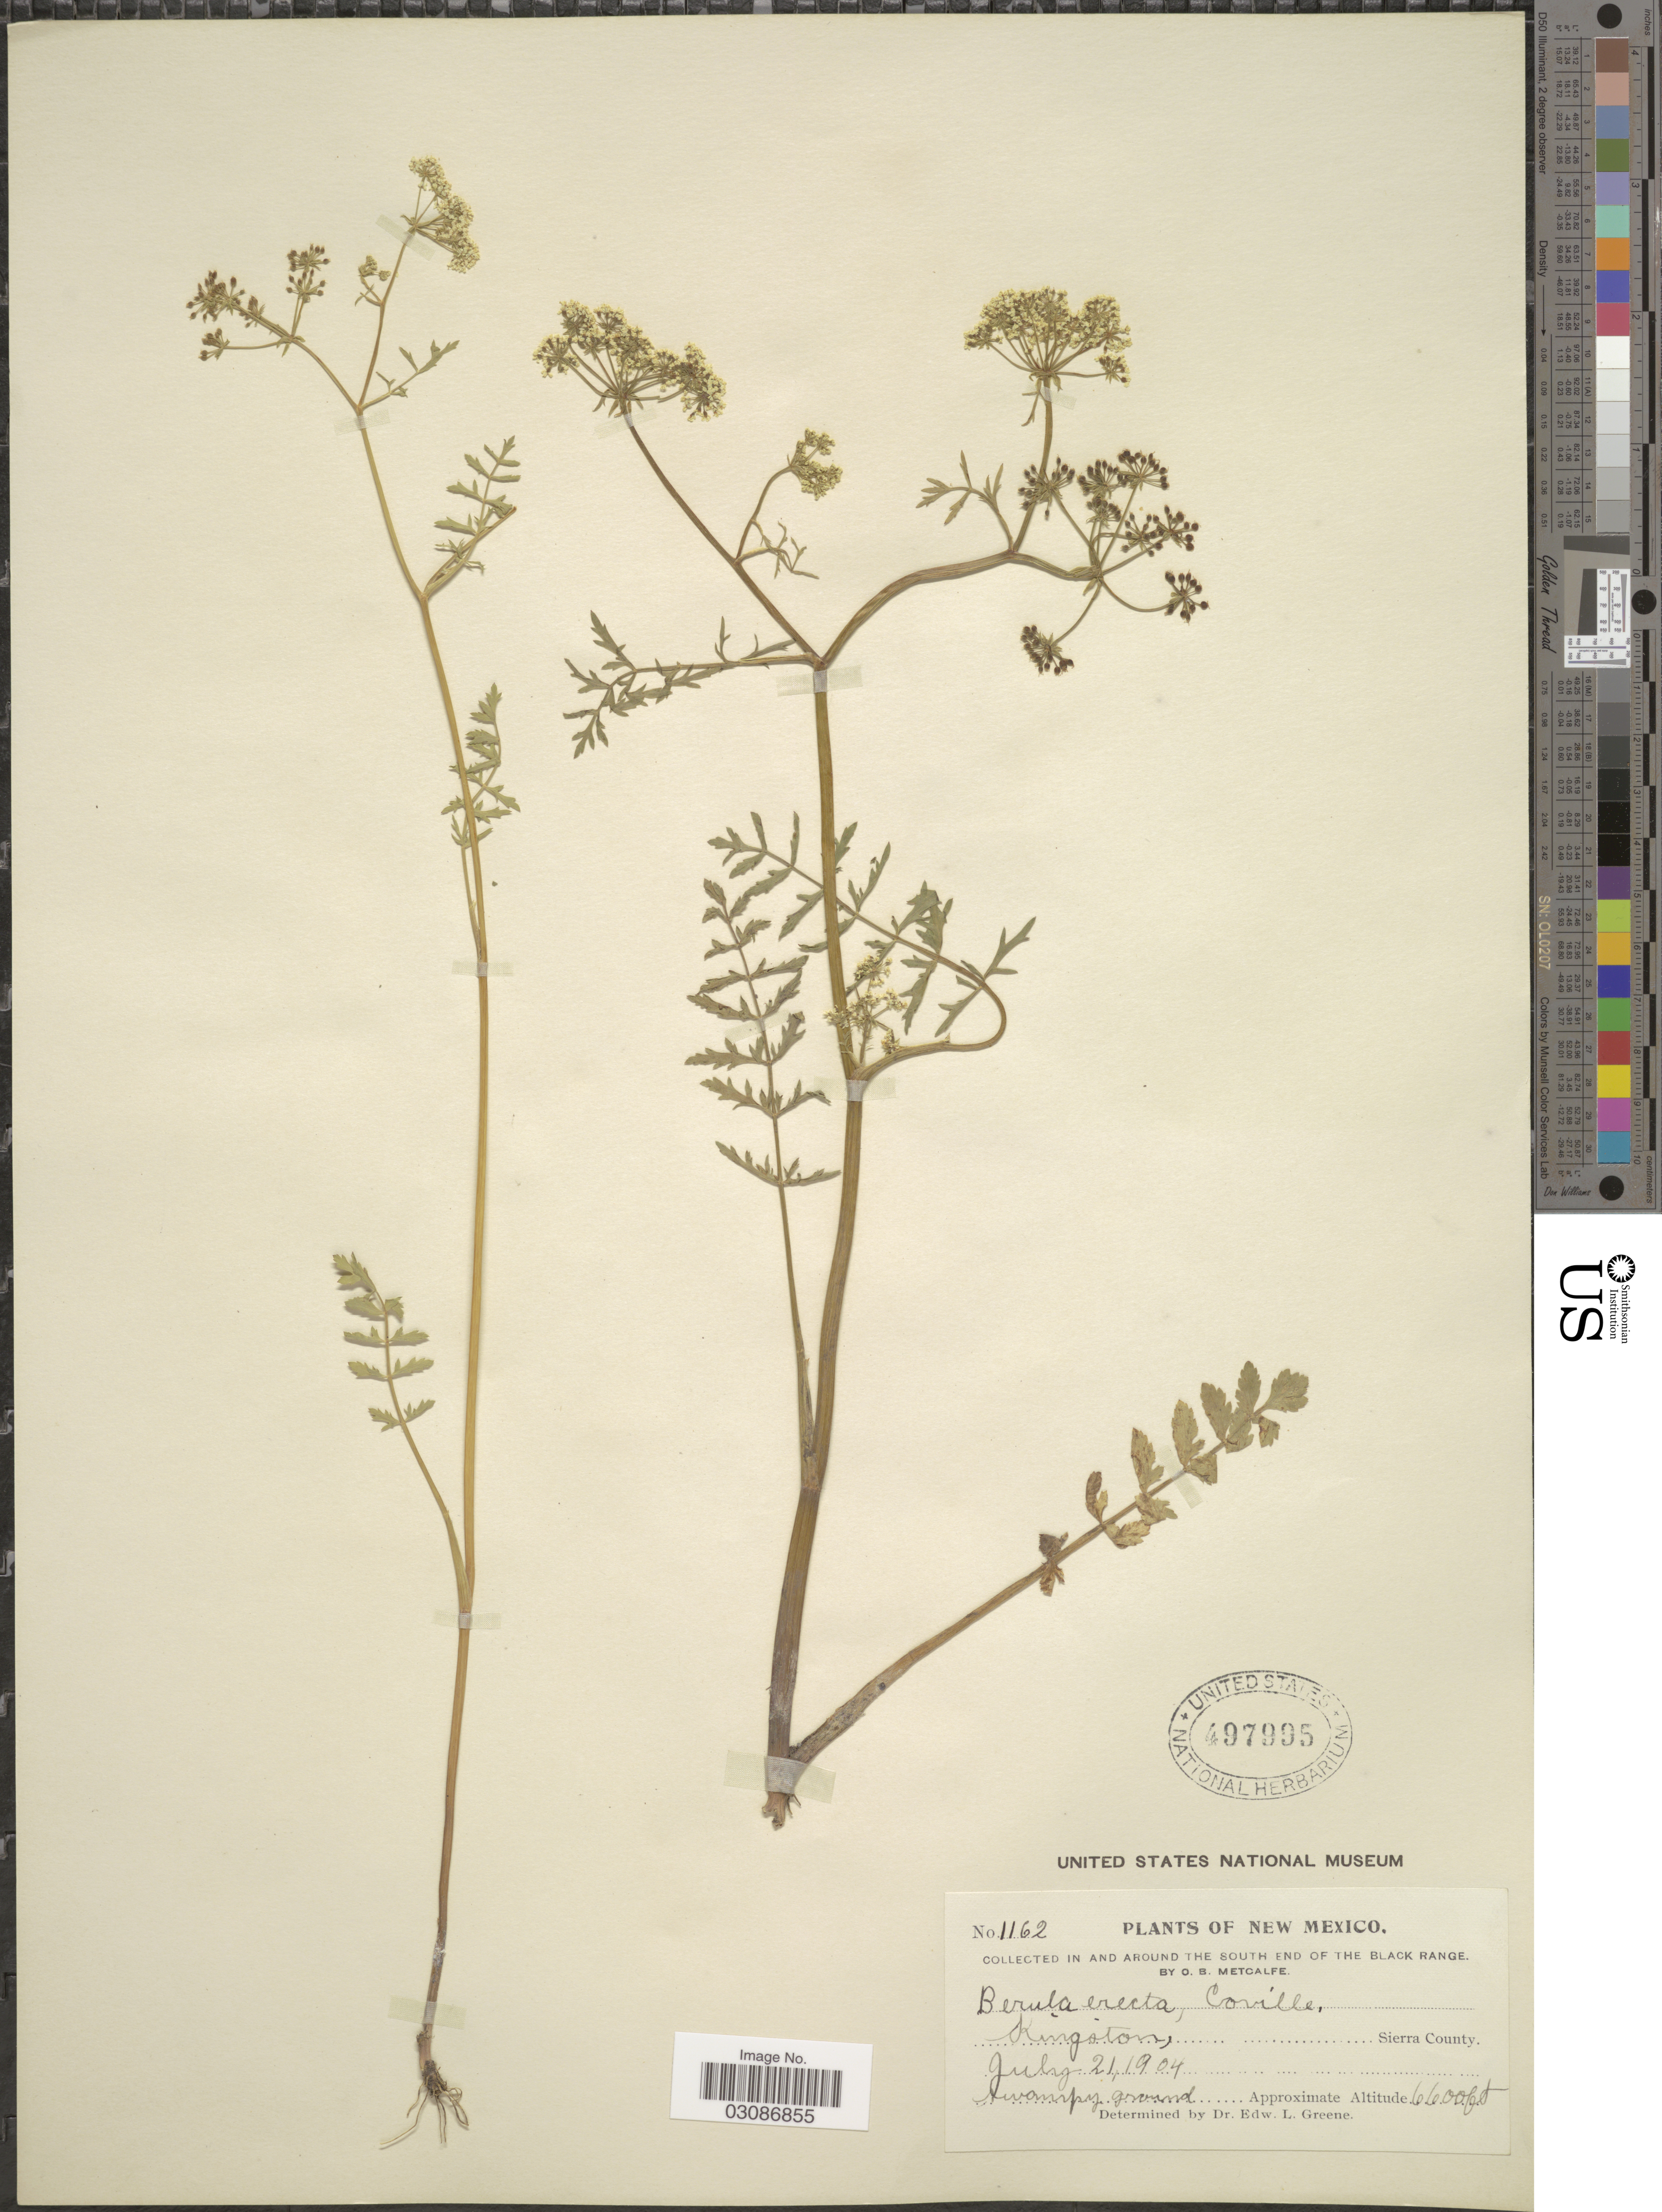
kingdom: Plantae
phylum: Tracheophyta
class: Magnoliopsida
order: Apiales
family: Apiaceae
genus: Berula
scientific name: Berula erecta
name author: (Huds.) Coville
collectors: O. B. Metcalfe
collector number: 1162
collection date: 1904-07-21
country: United States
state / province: New Mexico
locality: In and around the south end of the Black Range. Kingston, Sierra County.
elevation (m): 2012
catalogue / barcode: US 497995